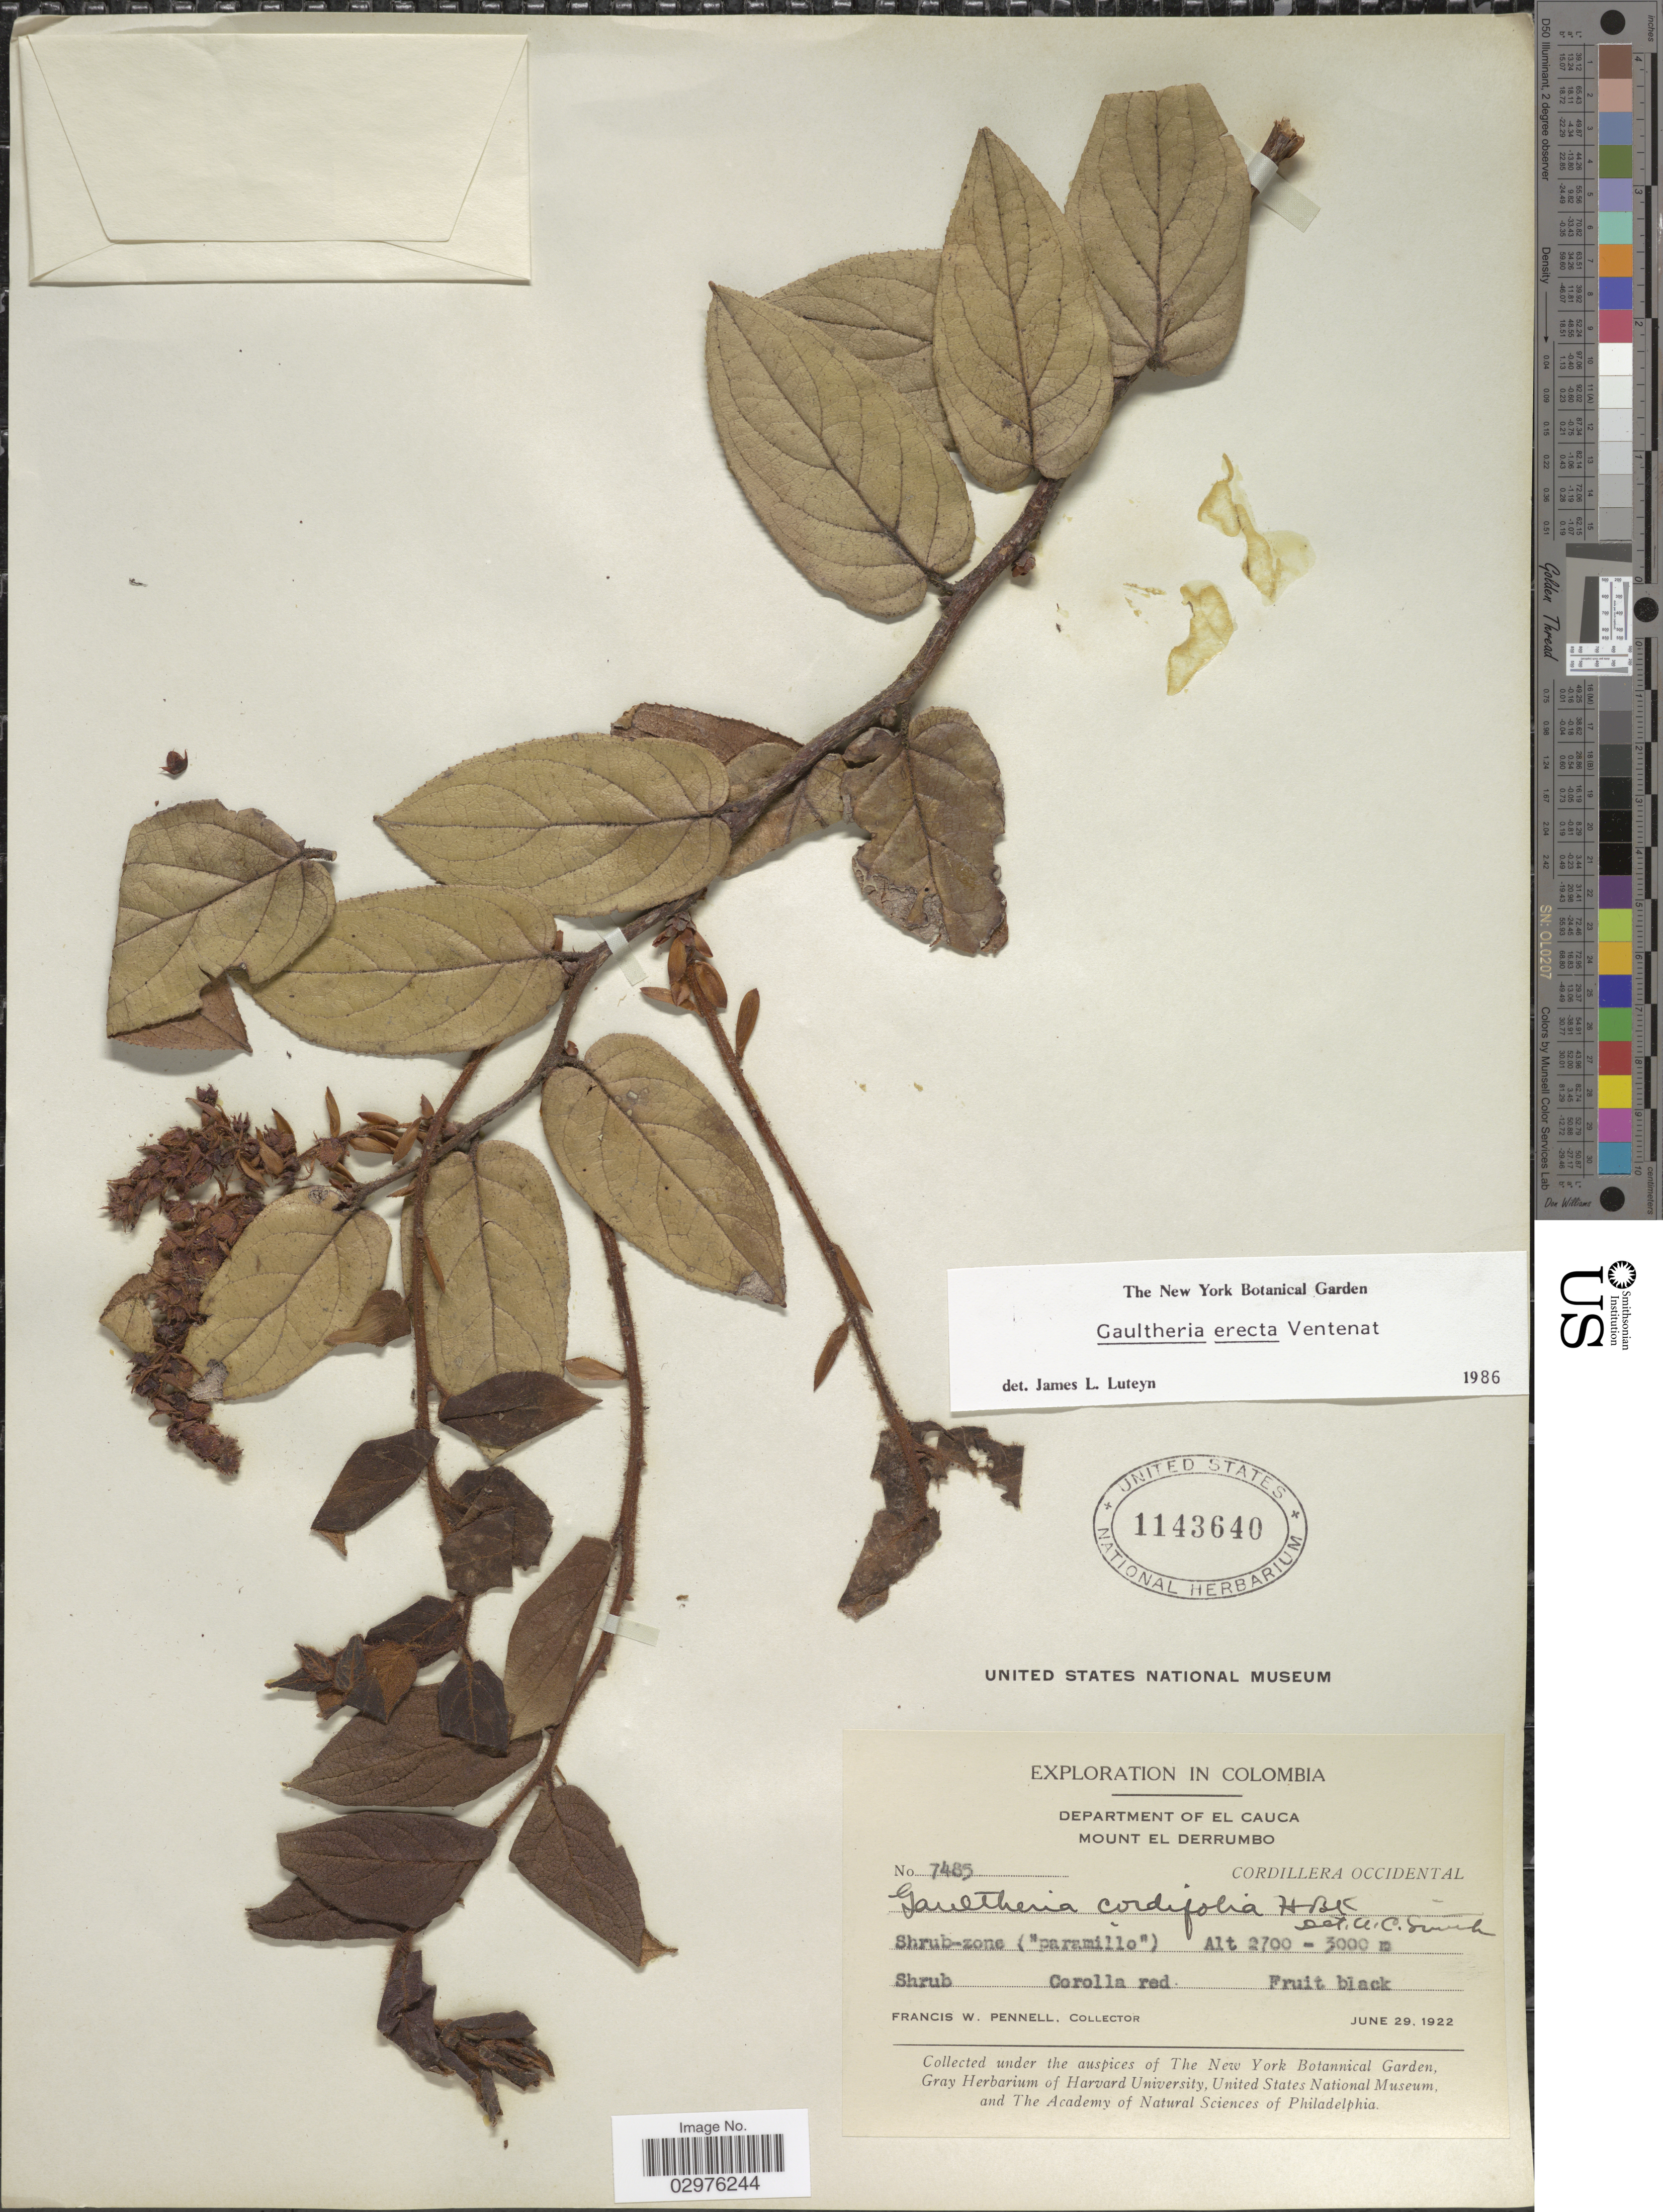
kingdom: Plantae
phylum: Tracheophyta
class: Magnoliopsida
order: Ericales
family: Ericaceae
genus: Gaultheria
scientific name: Gaultheria erecta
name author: Vent.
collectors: F. W. Pennell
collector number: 7485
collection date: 1922-06-29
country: Colombia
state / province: Cauca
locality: Department of El Cauca. Mount El Derrumbo. Cordillera Occidental.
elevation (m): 2700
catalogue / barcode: US 1143640